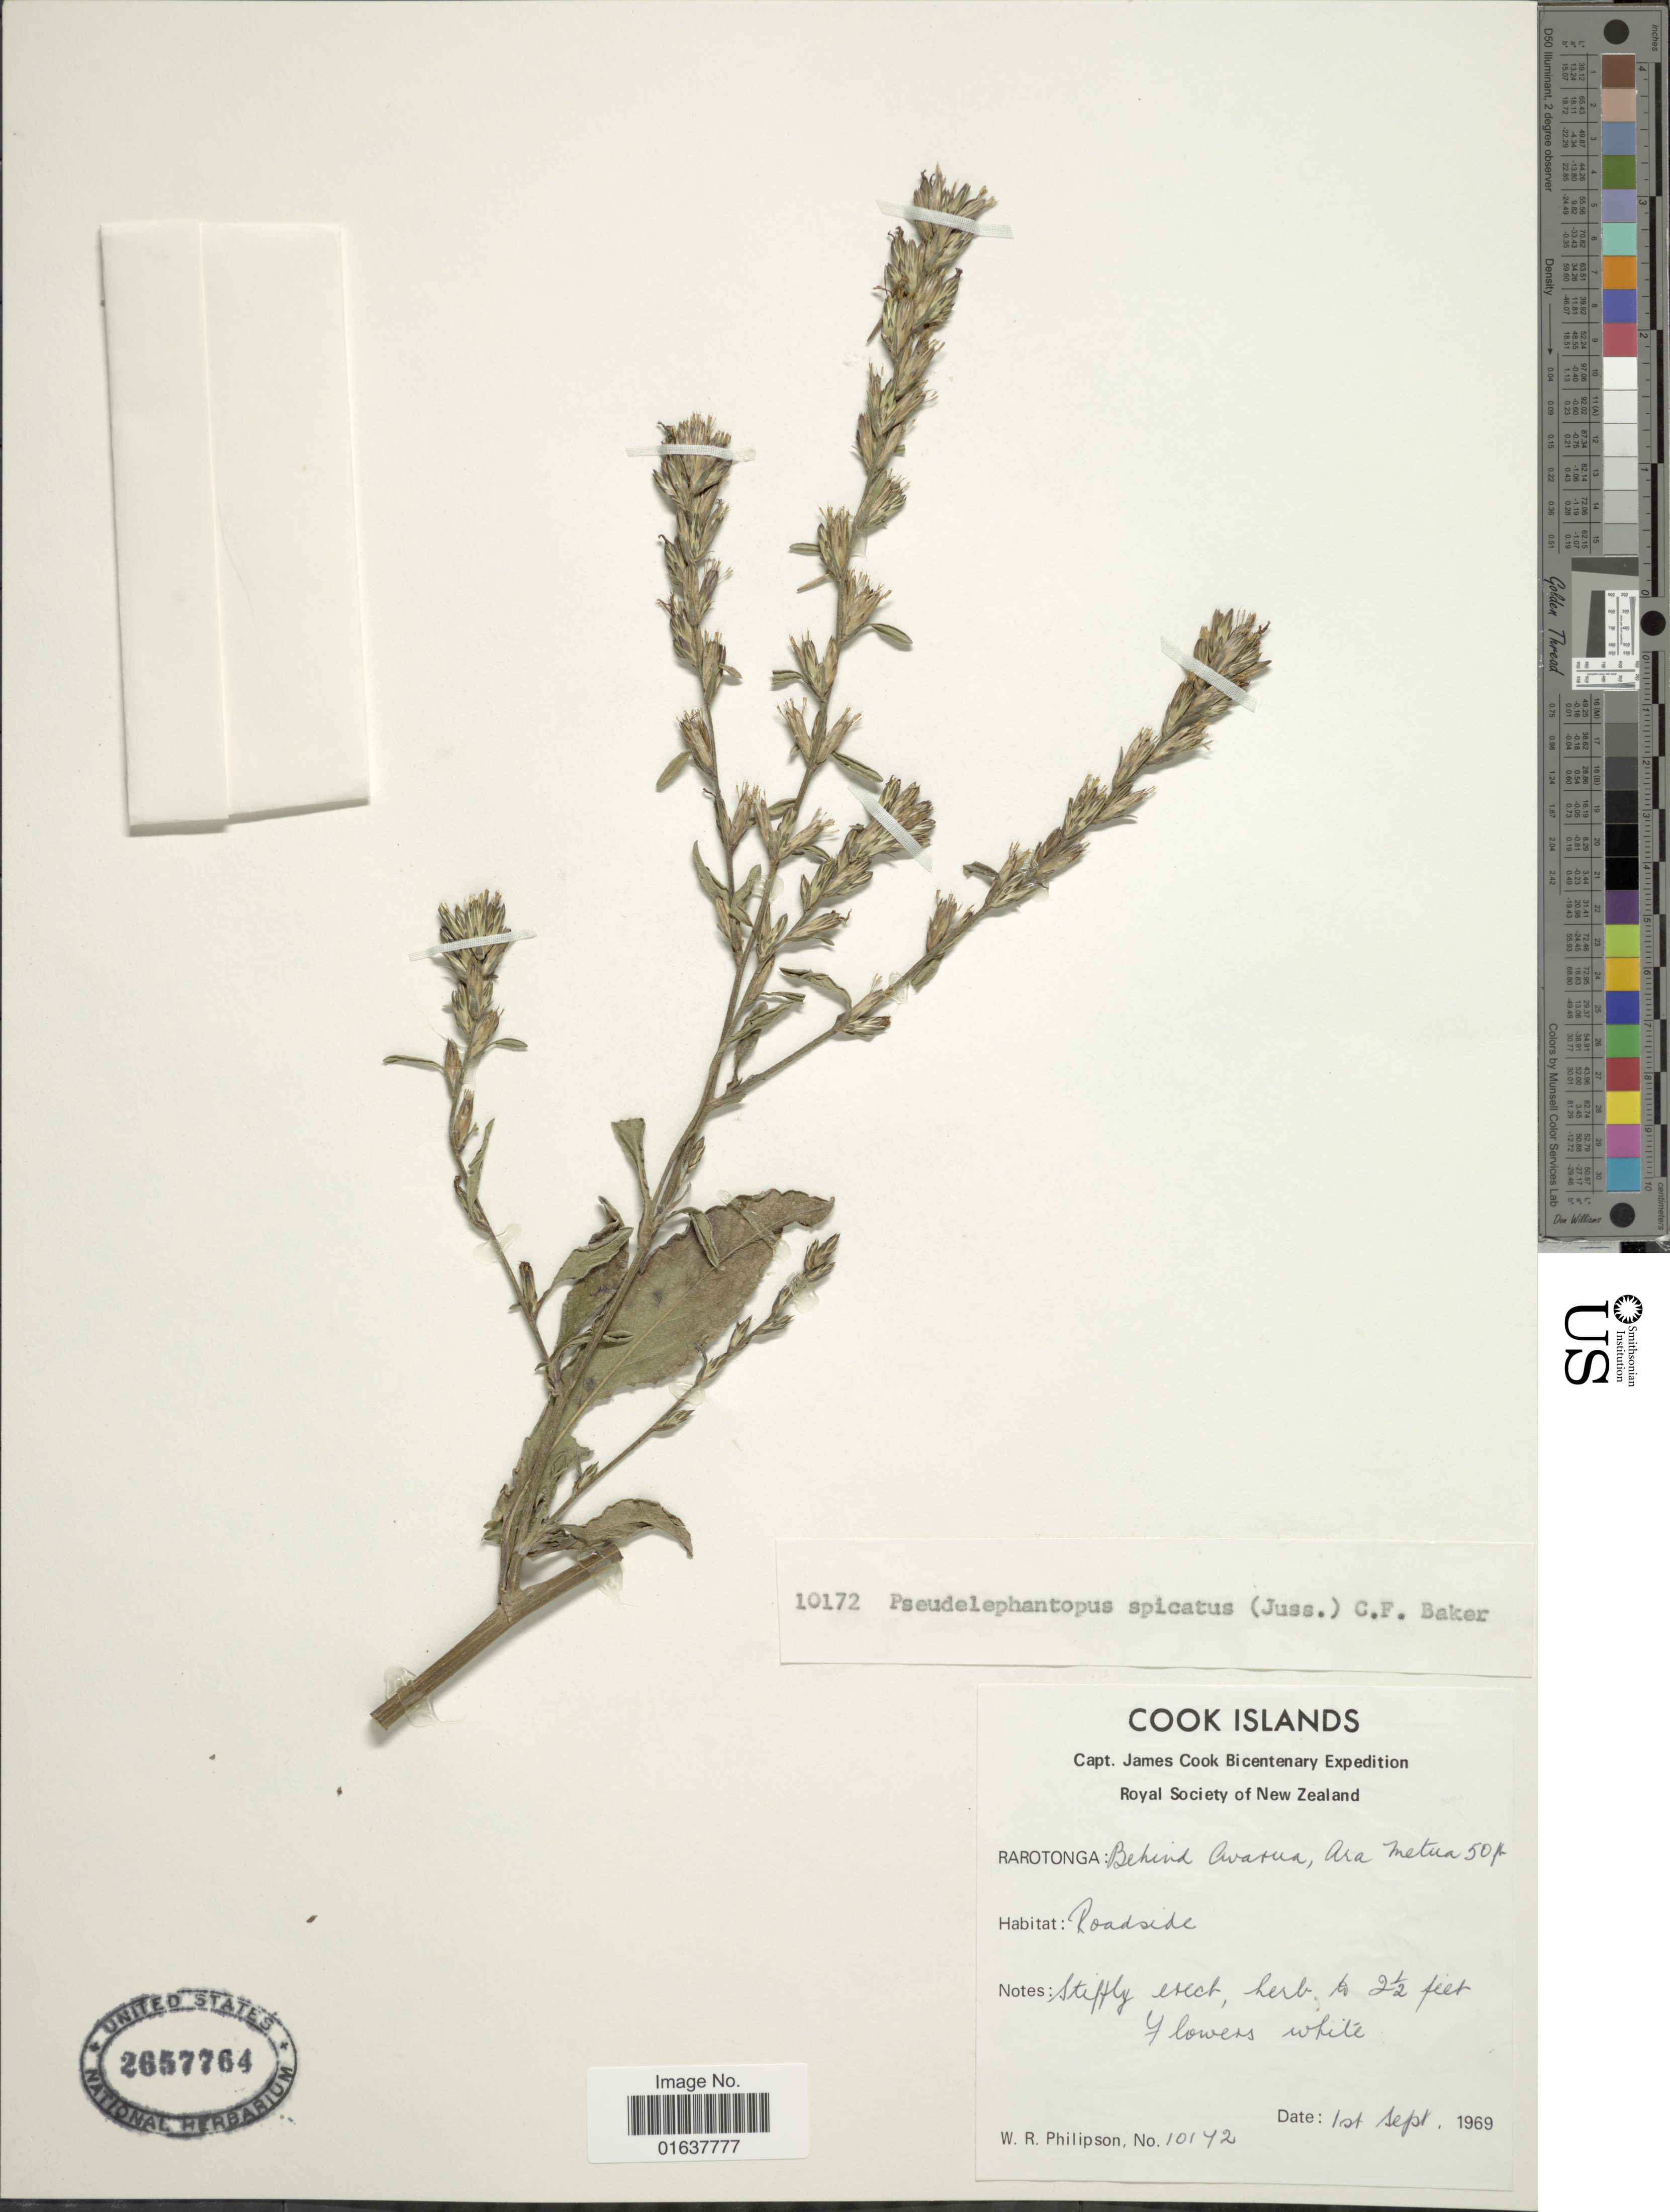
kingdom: Plantae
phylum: Tracheophyta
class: Magnoliopsida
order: Asterales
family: Asteraceae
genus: Pseudelephantopus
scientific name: Pseudelephantopus spicatus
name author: (Juss. ex Aubl.) C.F. Baker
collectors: W. R. Philipson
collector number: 10142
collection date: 1969-09-01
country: Cook Islands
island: Rarotonga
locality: Royal Society of New Zealand. Rarotonga: Behind Owarua, ara metua. roadside [interpreted]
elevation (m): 15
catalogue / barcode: US 2657764